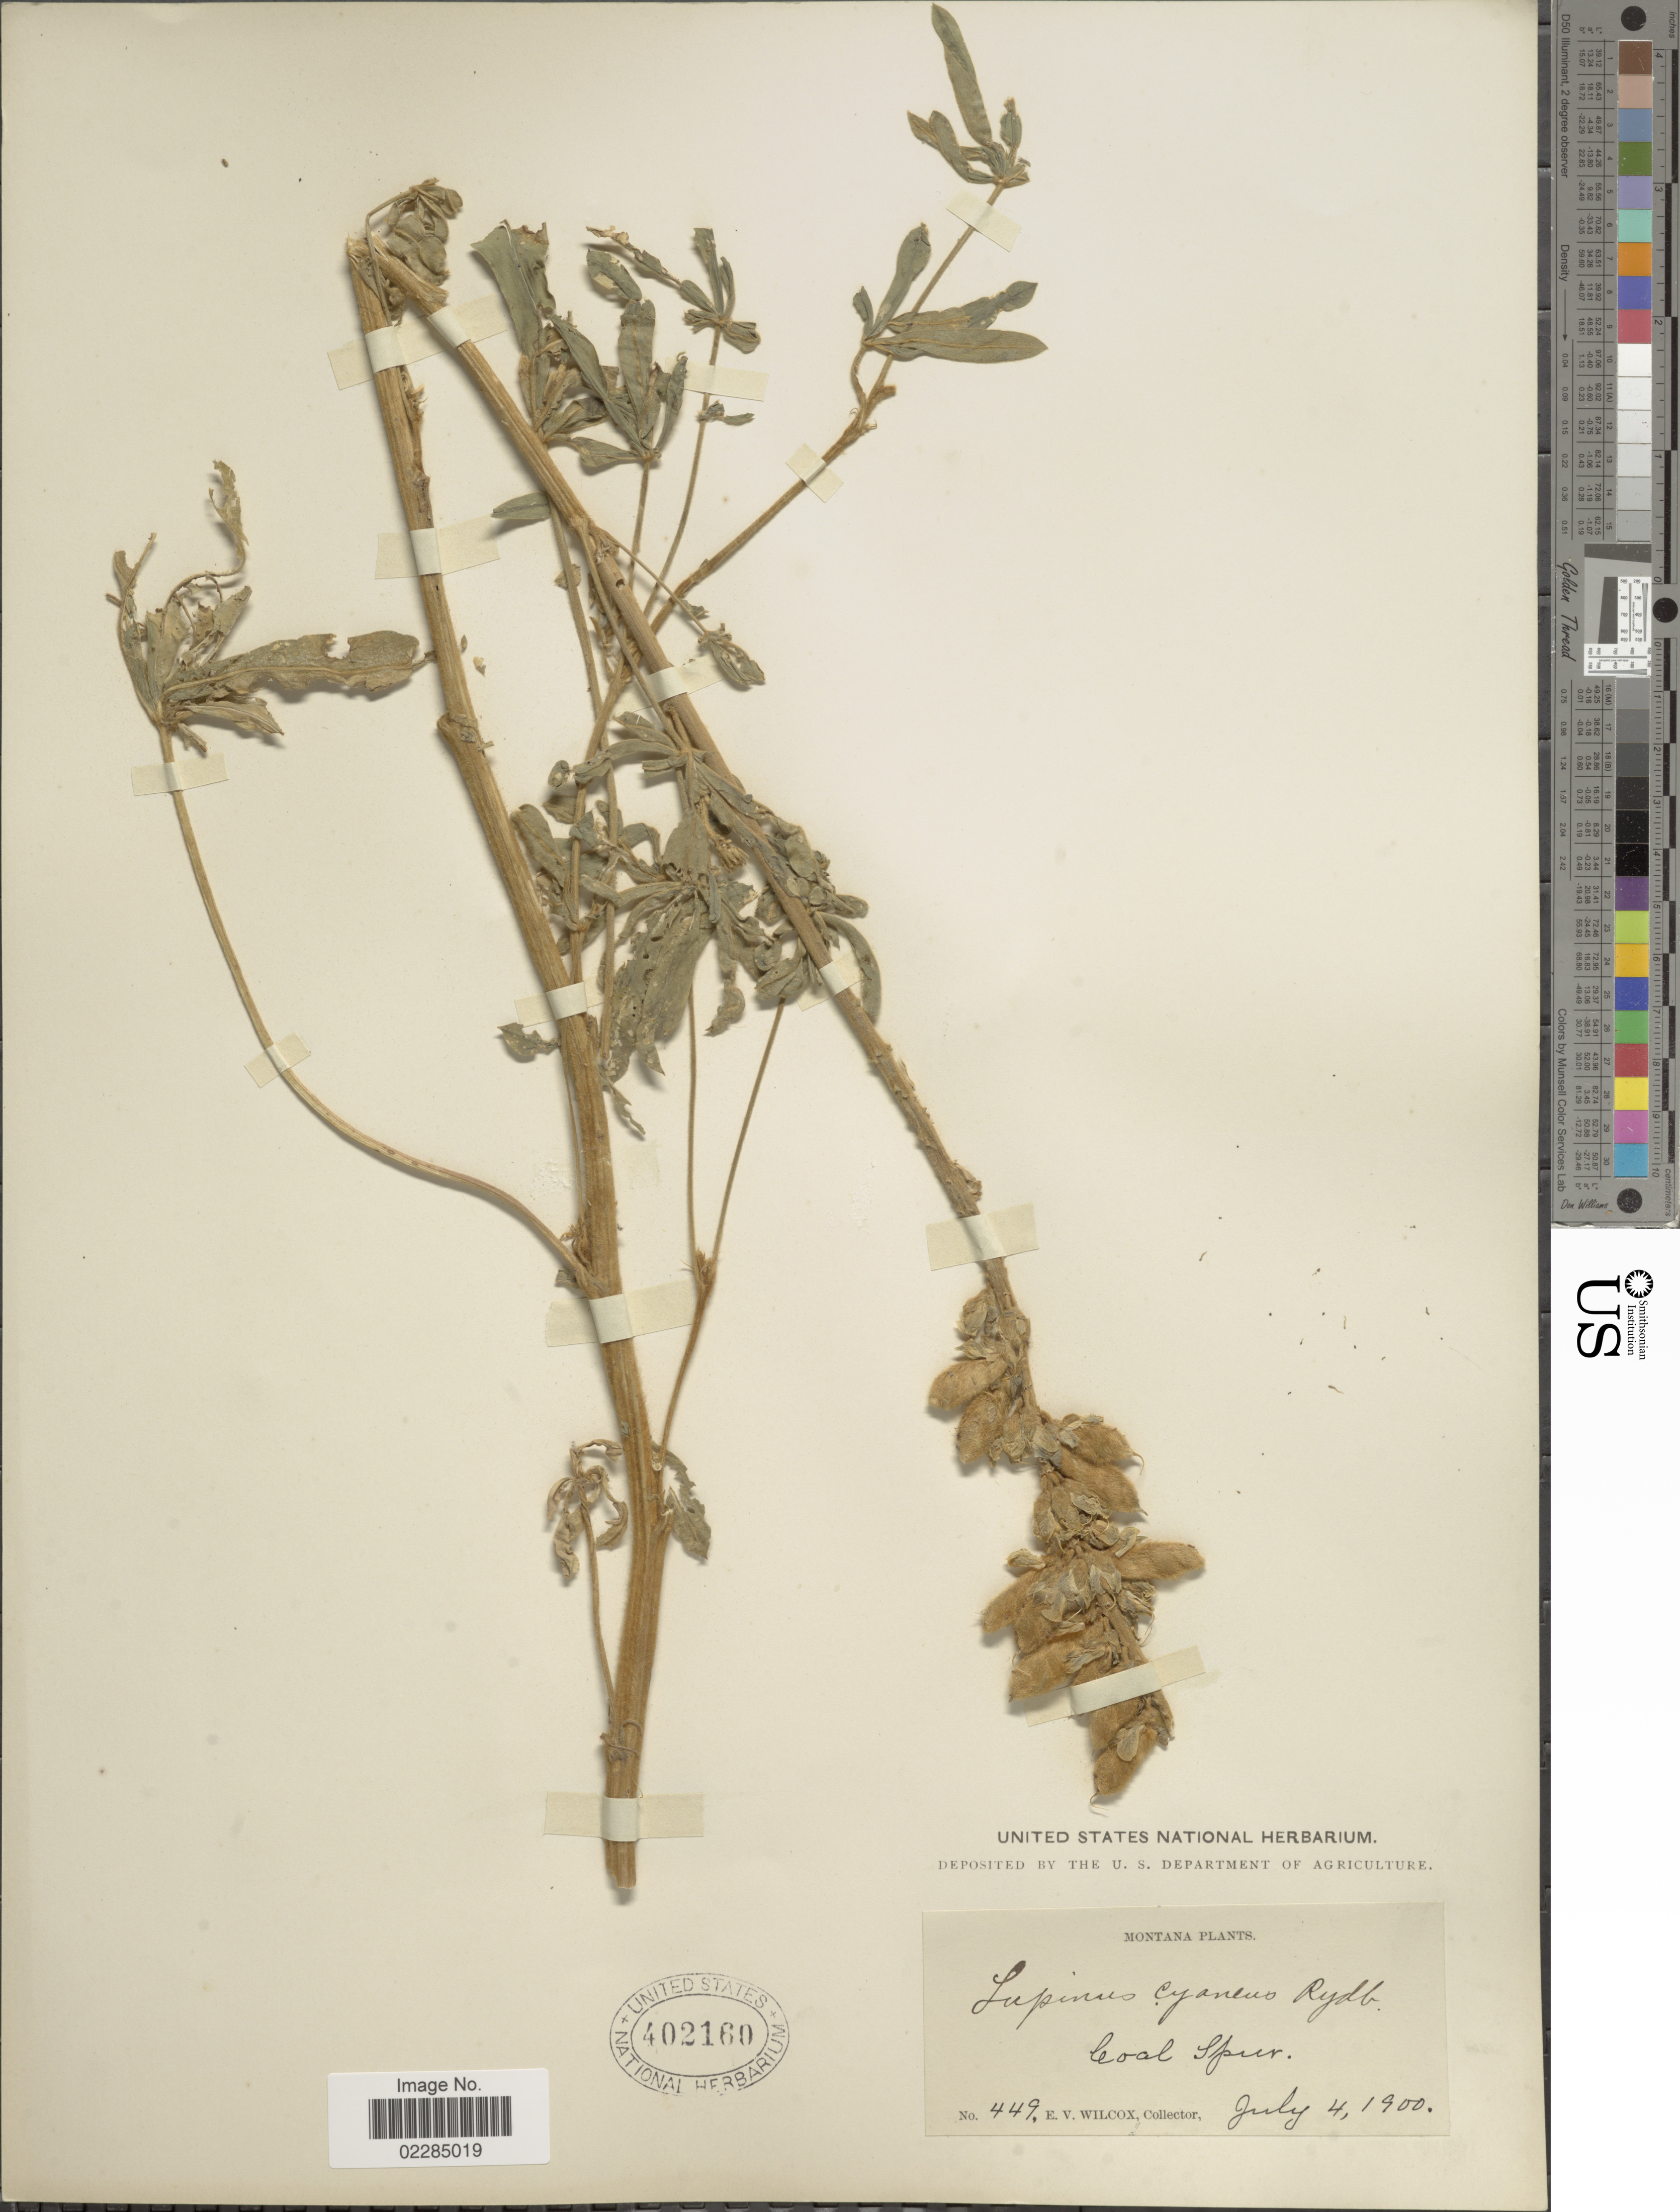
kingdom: Plantae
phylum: Tracheophyta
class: Magnoliopsida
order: Fabales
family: Fabaceae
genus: Lupinus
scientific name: Lupinus cyaneus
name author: Rydb.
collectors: E. V. Wilcox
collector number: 449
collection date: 1900-07-04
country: United States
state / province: Montana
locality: Coal Spur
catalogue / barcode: US 402160